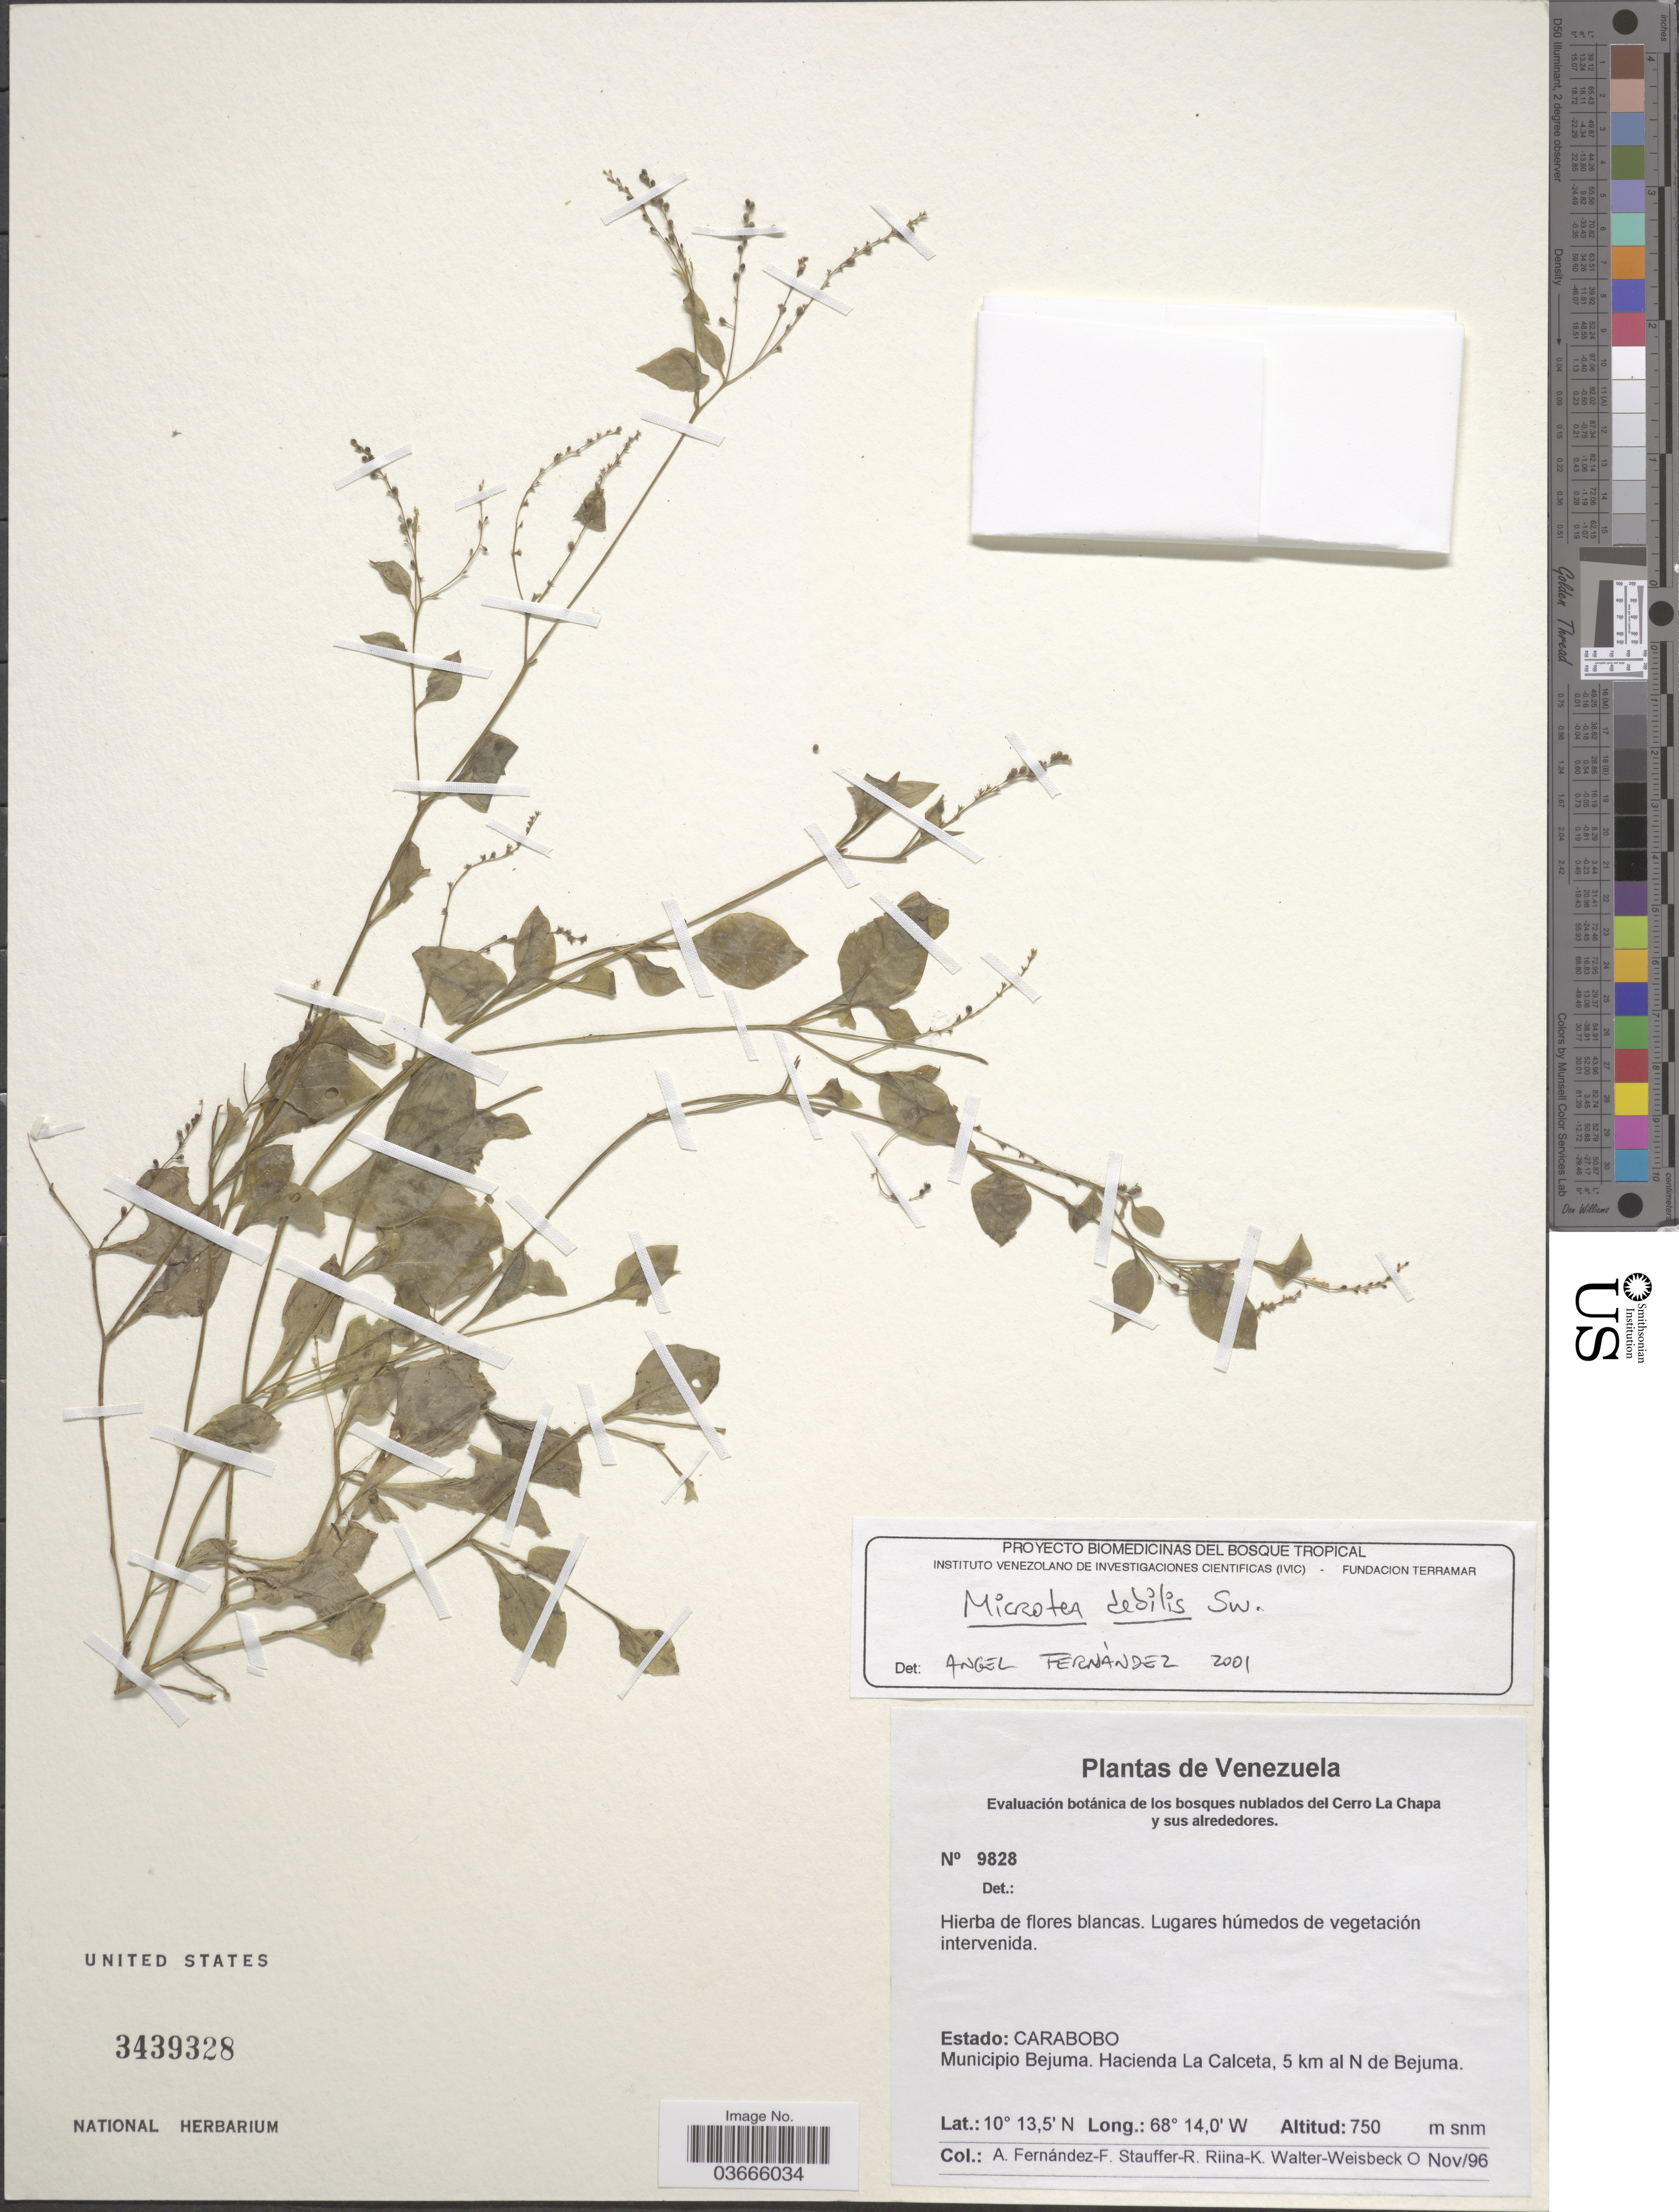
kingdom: Plantae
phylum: Tracheophyta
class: Magnoliopsida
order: Caryophyllales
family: Microteaceae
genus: Microtea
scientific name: Microtea debilis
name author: Sw.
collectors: A. Fernández F., R. Stauffer, K. Riina & O. Walter-Weisbeck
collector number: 9828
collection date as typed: Transcribed d/m/y: /11/96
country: Venezuela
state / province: Carabobo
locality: Municipio Bejuma. Hacienda La Calceta, 5 km al N de Bejuma.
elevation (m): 750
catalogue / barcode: US 3439328